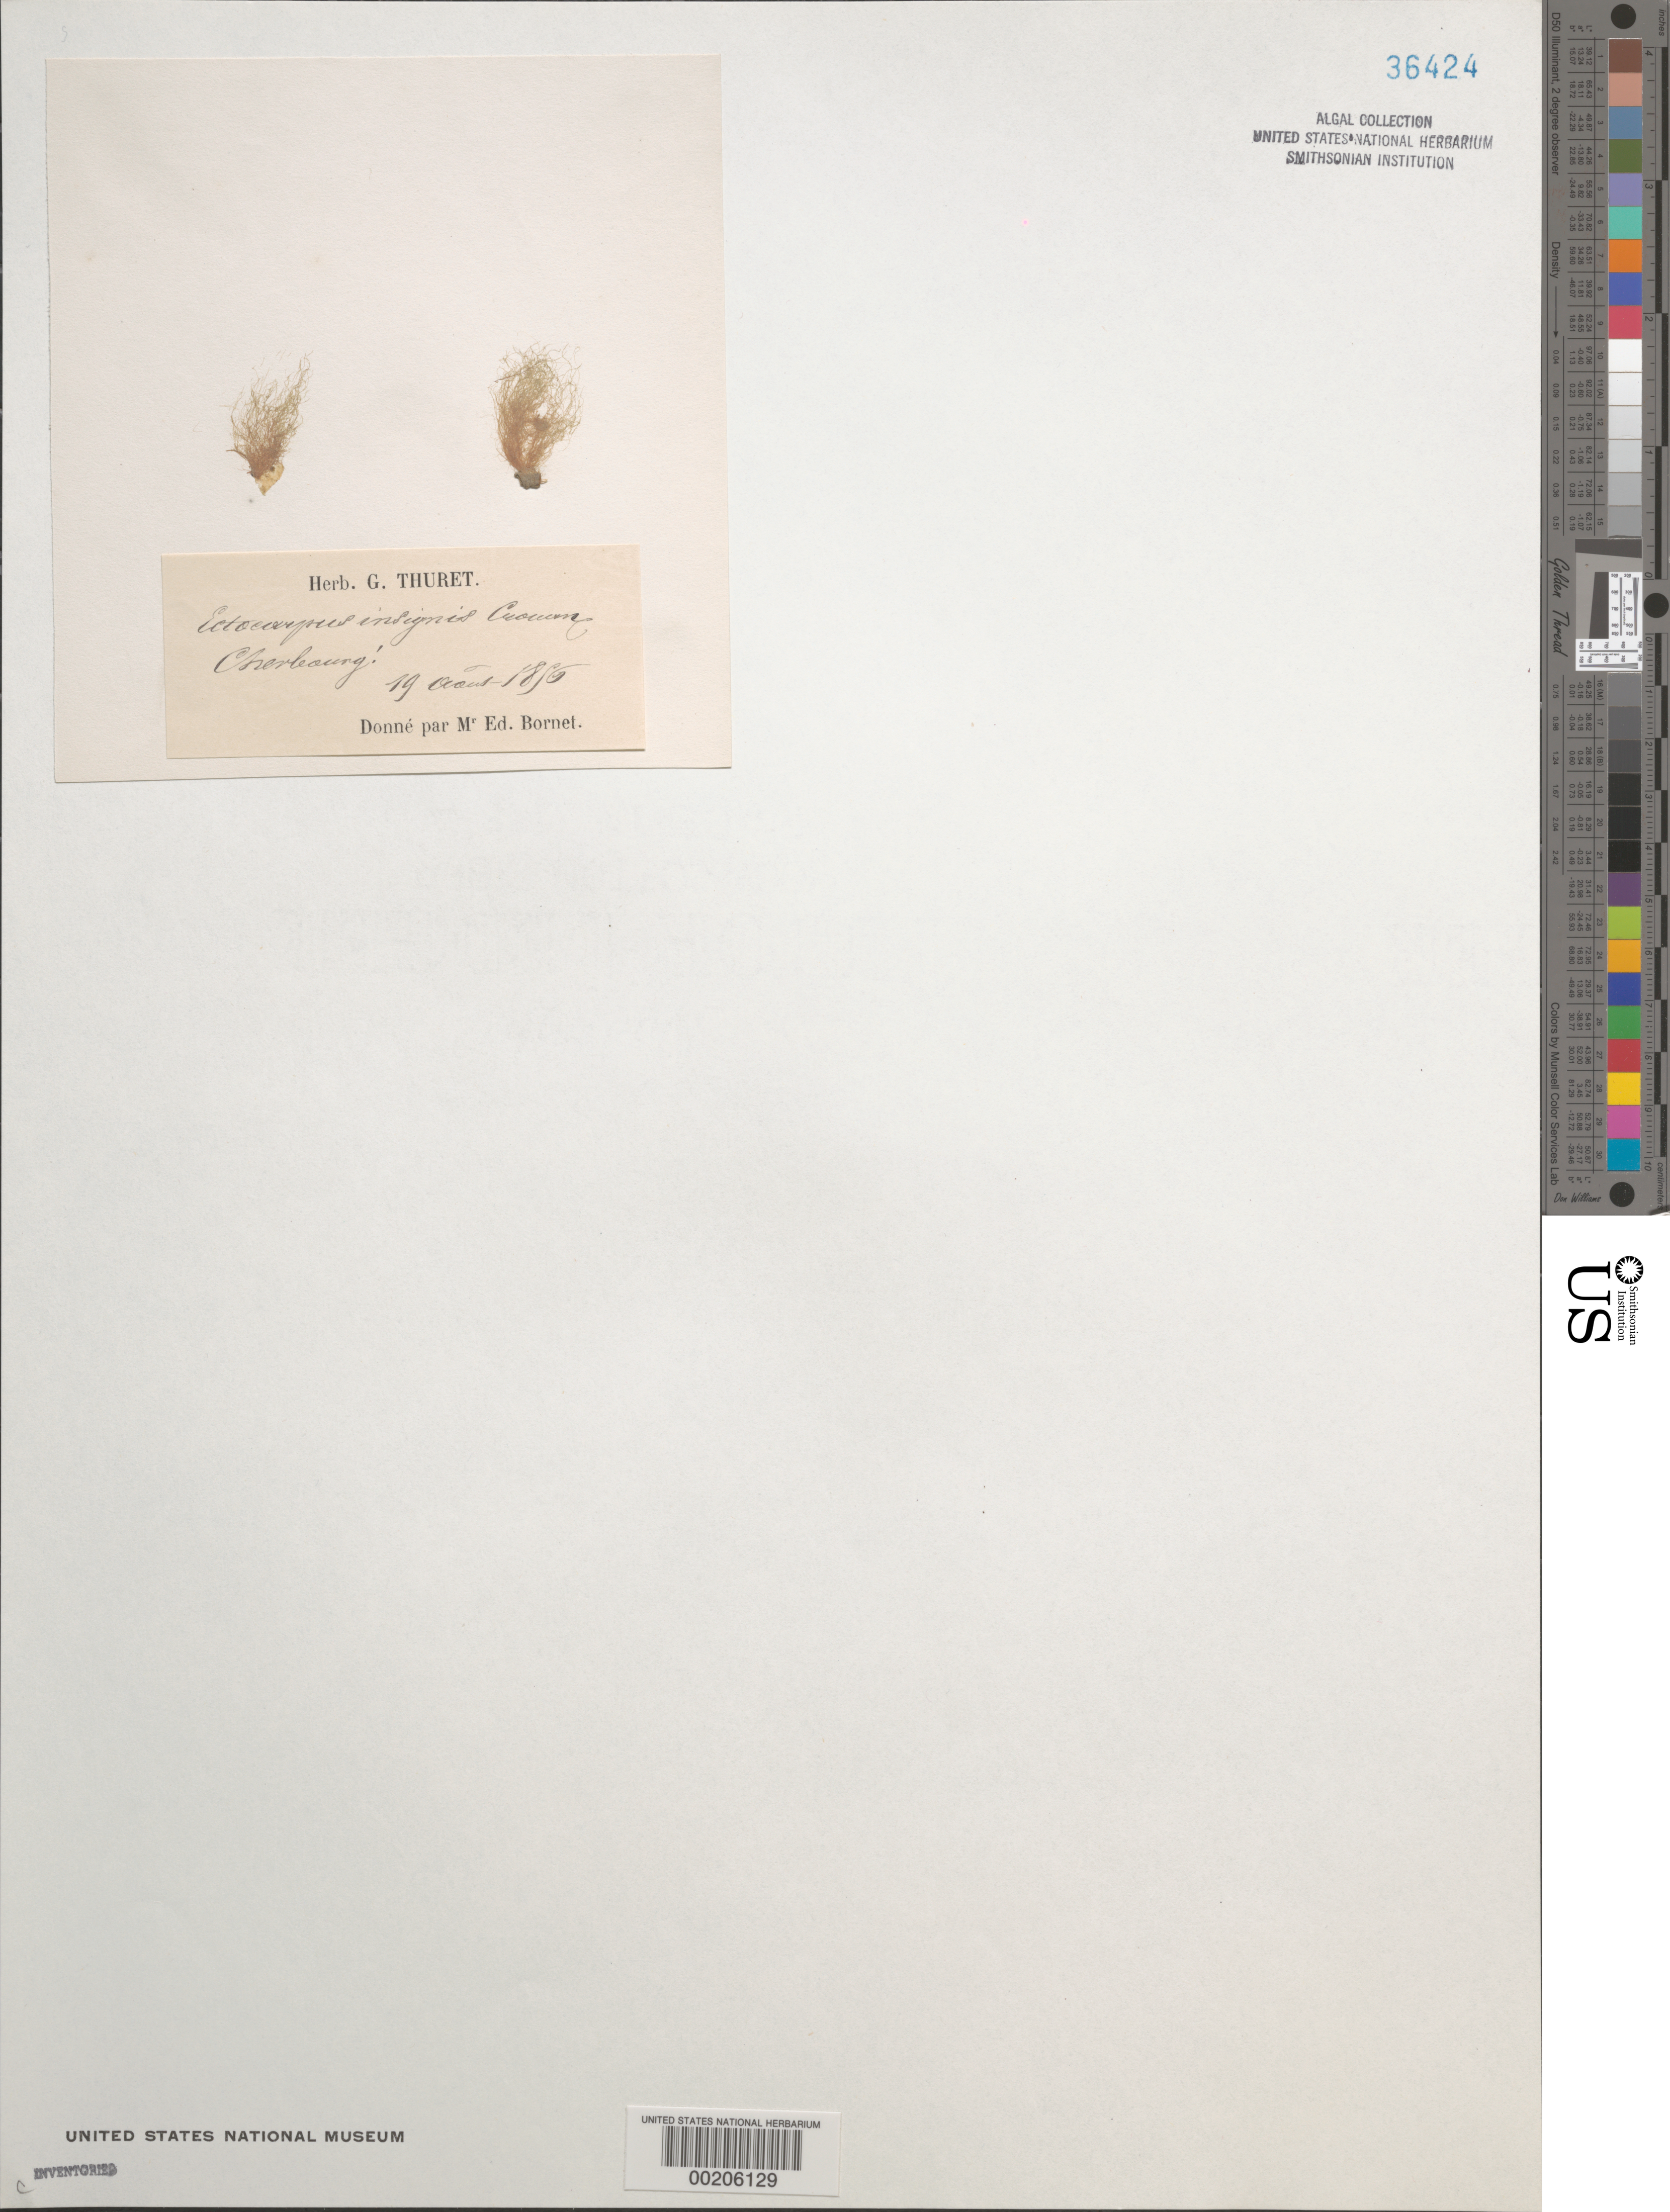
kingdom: Chromista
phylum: Ochrophyta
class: Phaeophyceae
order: Ectocarpales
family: Ectocarpaceae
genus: Ectocarpus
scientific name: Ectocarpus insignis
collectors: Thuret, G. (herbarium)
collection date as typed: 19 Aug 1856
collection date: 1856-08-19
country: France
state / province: Normandie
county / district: Manche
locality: Cherbourg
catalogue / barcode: US 36424